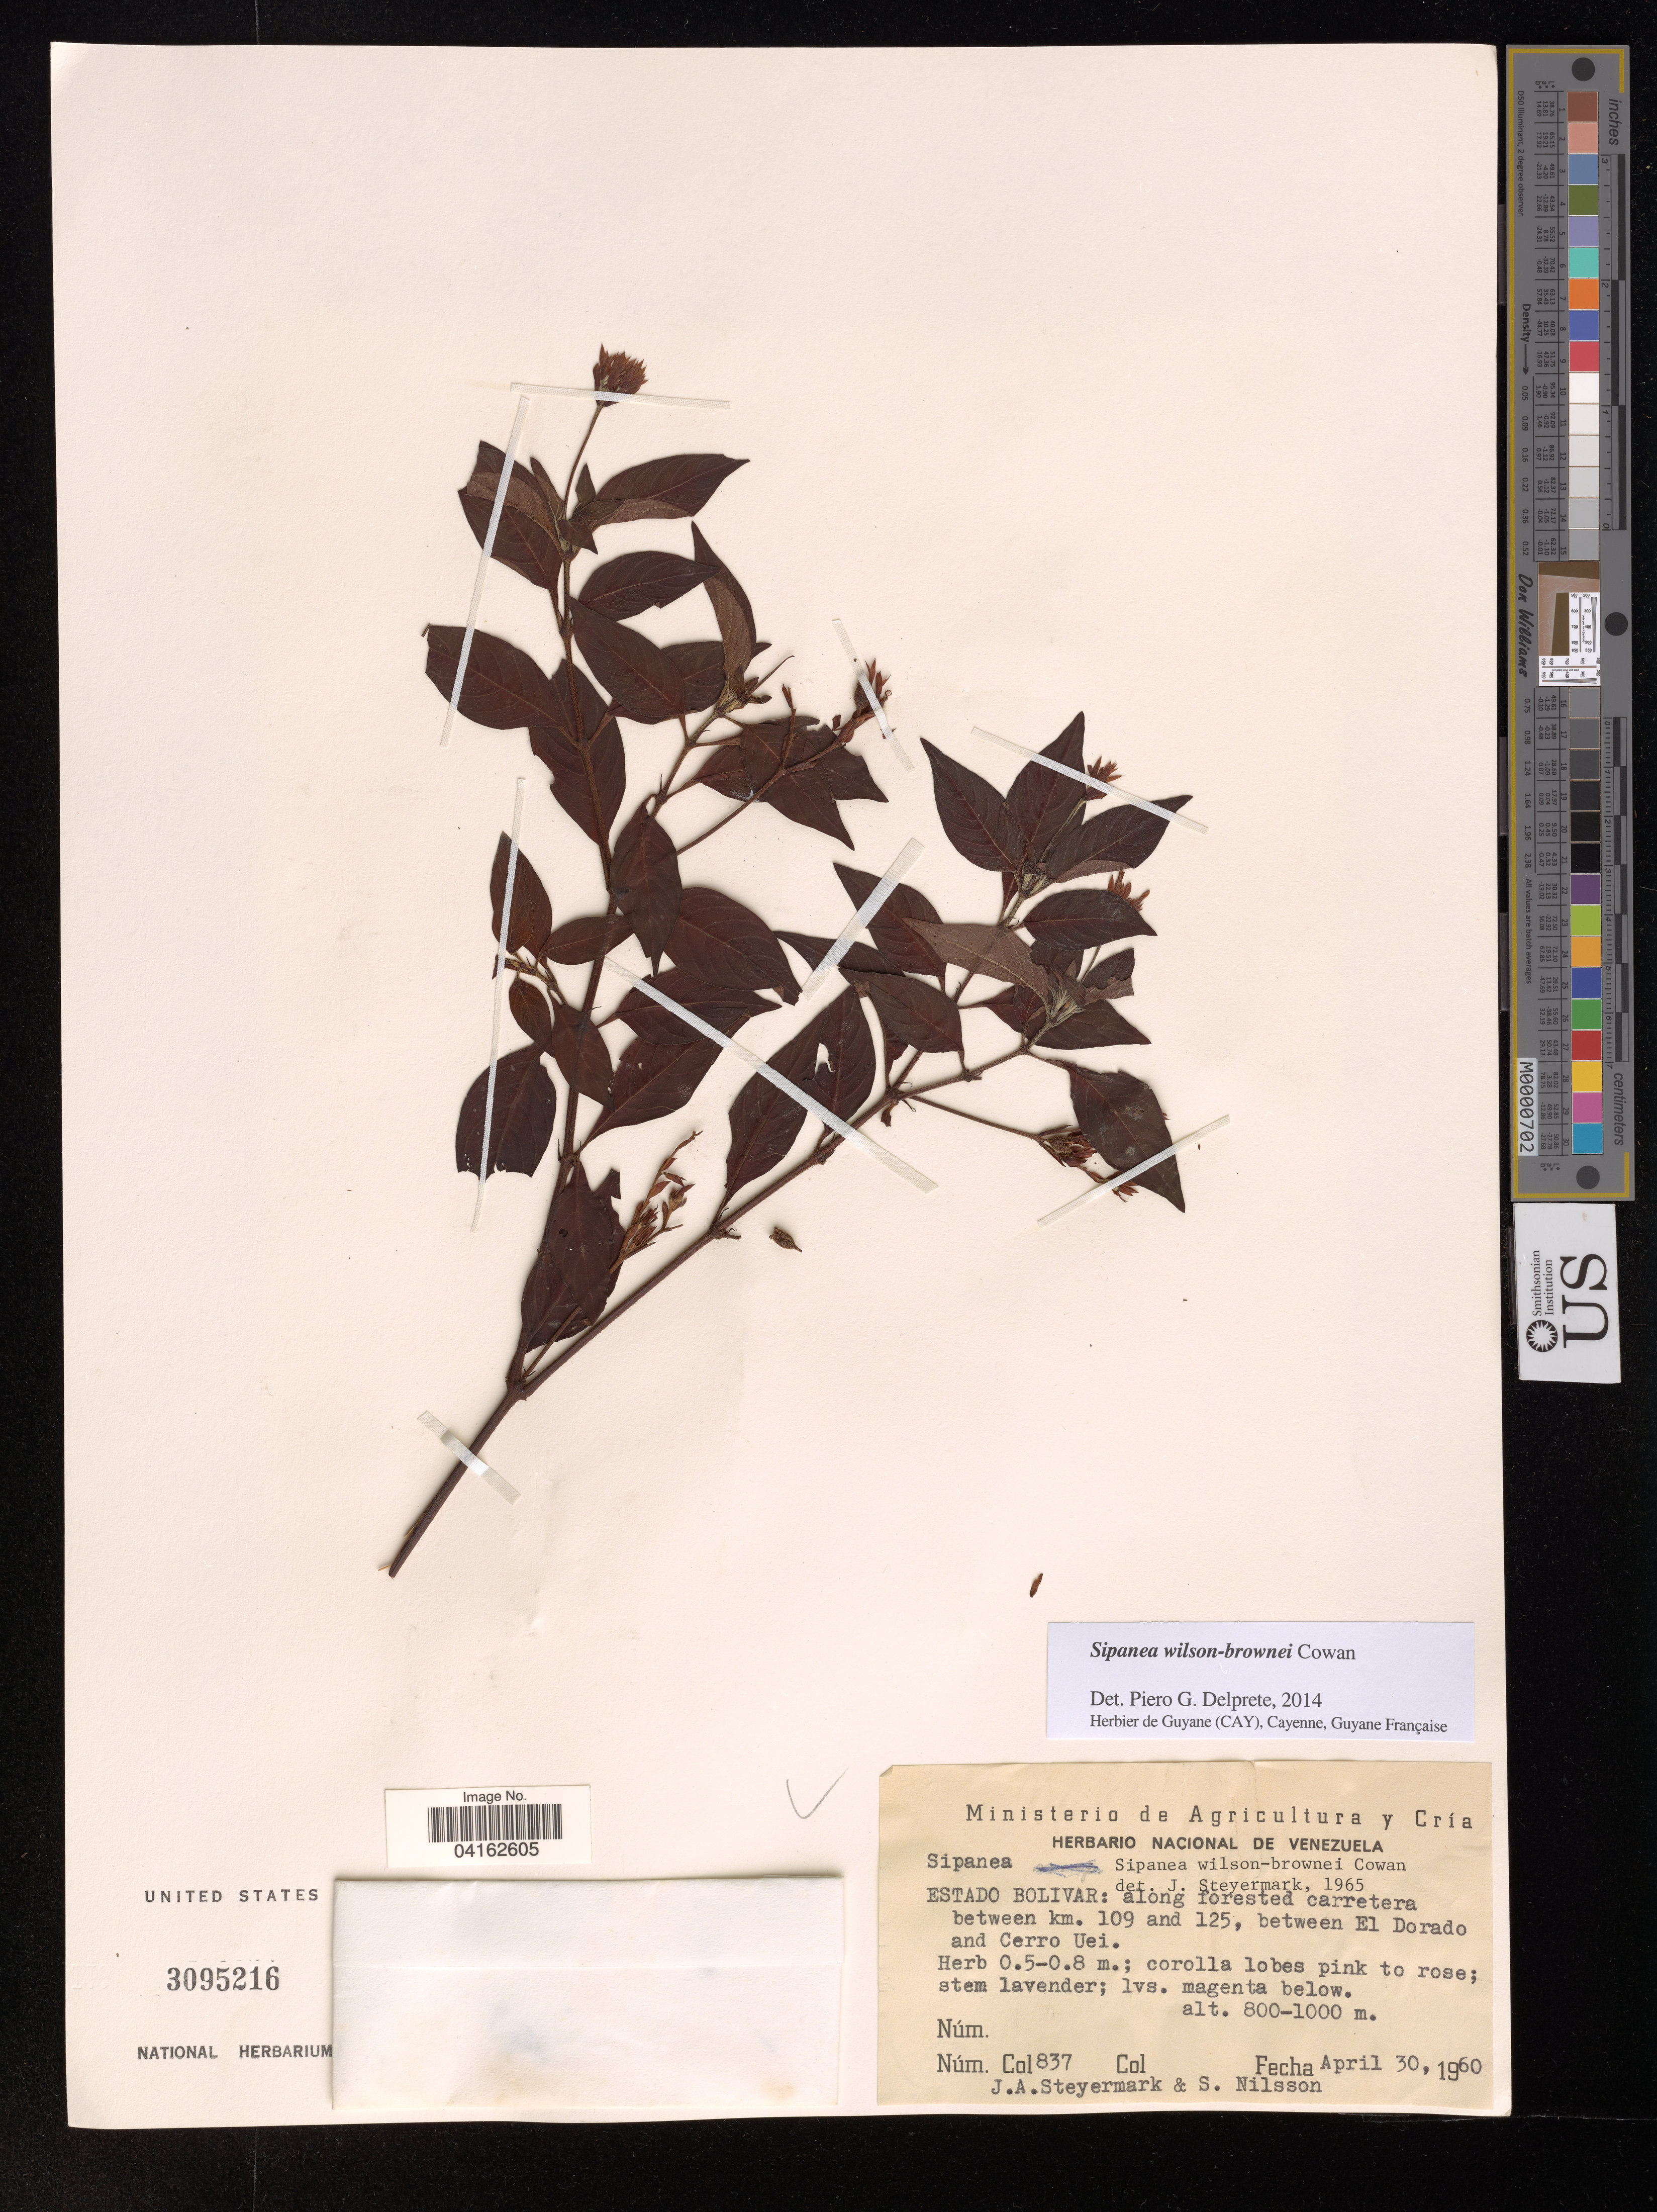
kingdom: Plantae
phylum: Tracheophyta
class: Magnoliopsida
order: Gentianales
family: Rubiaceae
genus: Sipanea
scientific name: Sipanea wilson-brownei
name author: R.S. Cowan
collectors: J. Steyermark & S. Nilsson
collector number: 837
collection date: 1960-04-30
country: Venezuela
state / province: Bolivar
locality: Along forested carretera between km. 109 and 125, between El Dorado and Cerro Uei.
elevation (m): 800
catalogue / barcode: US 3095216